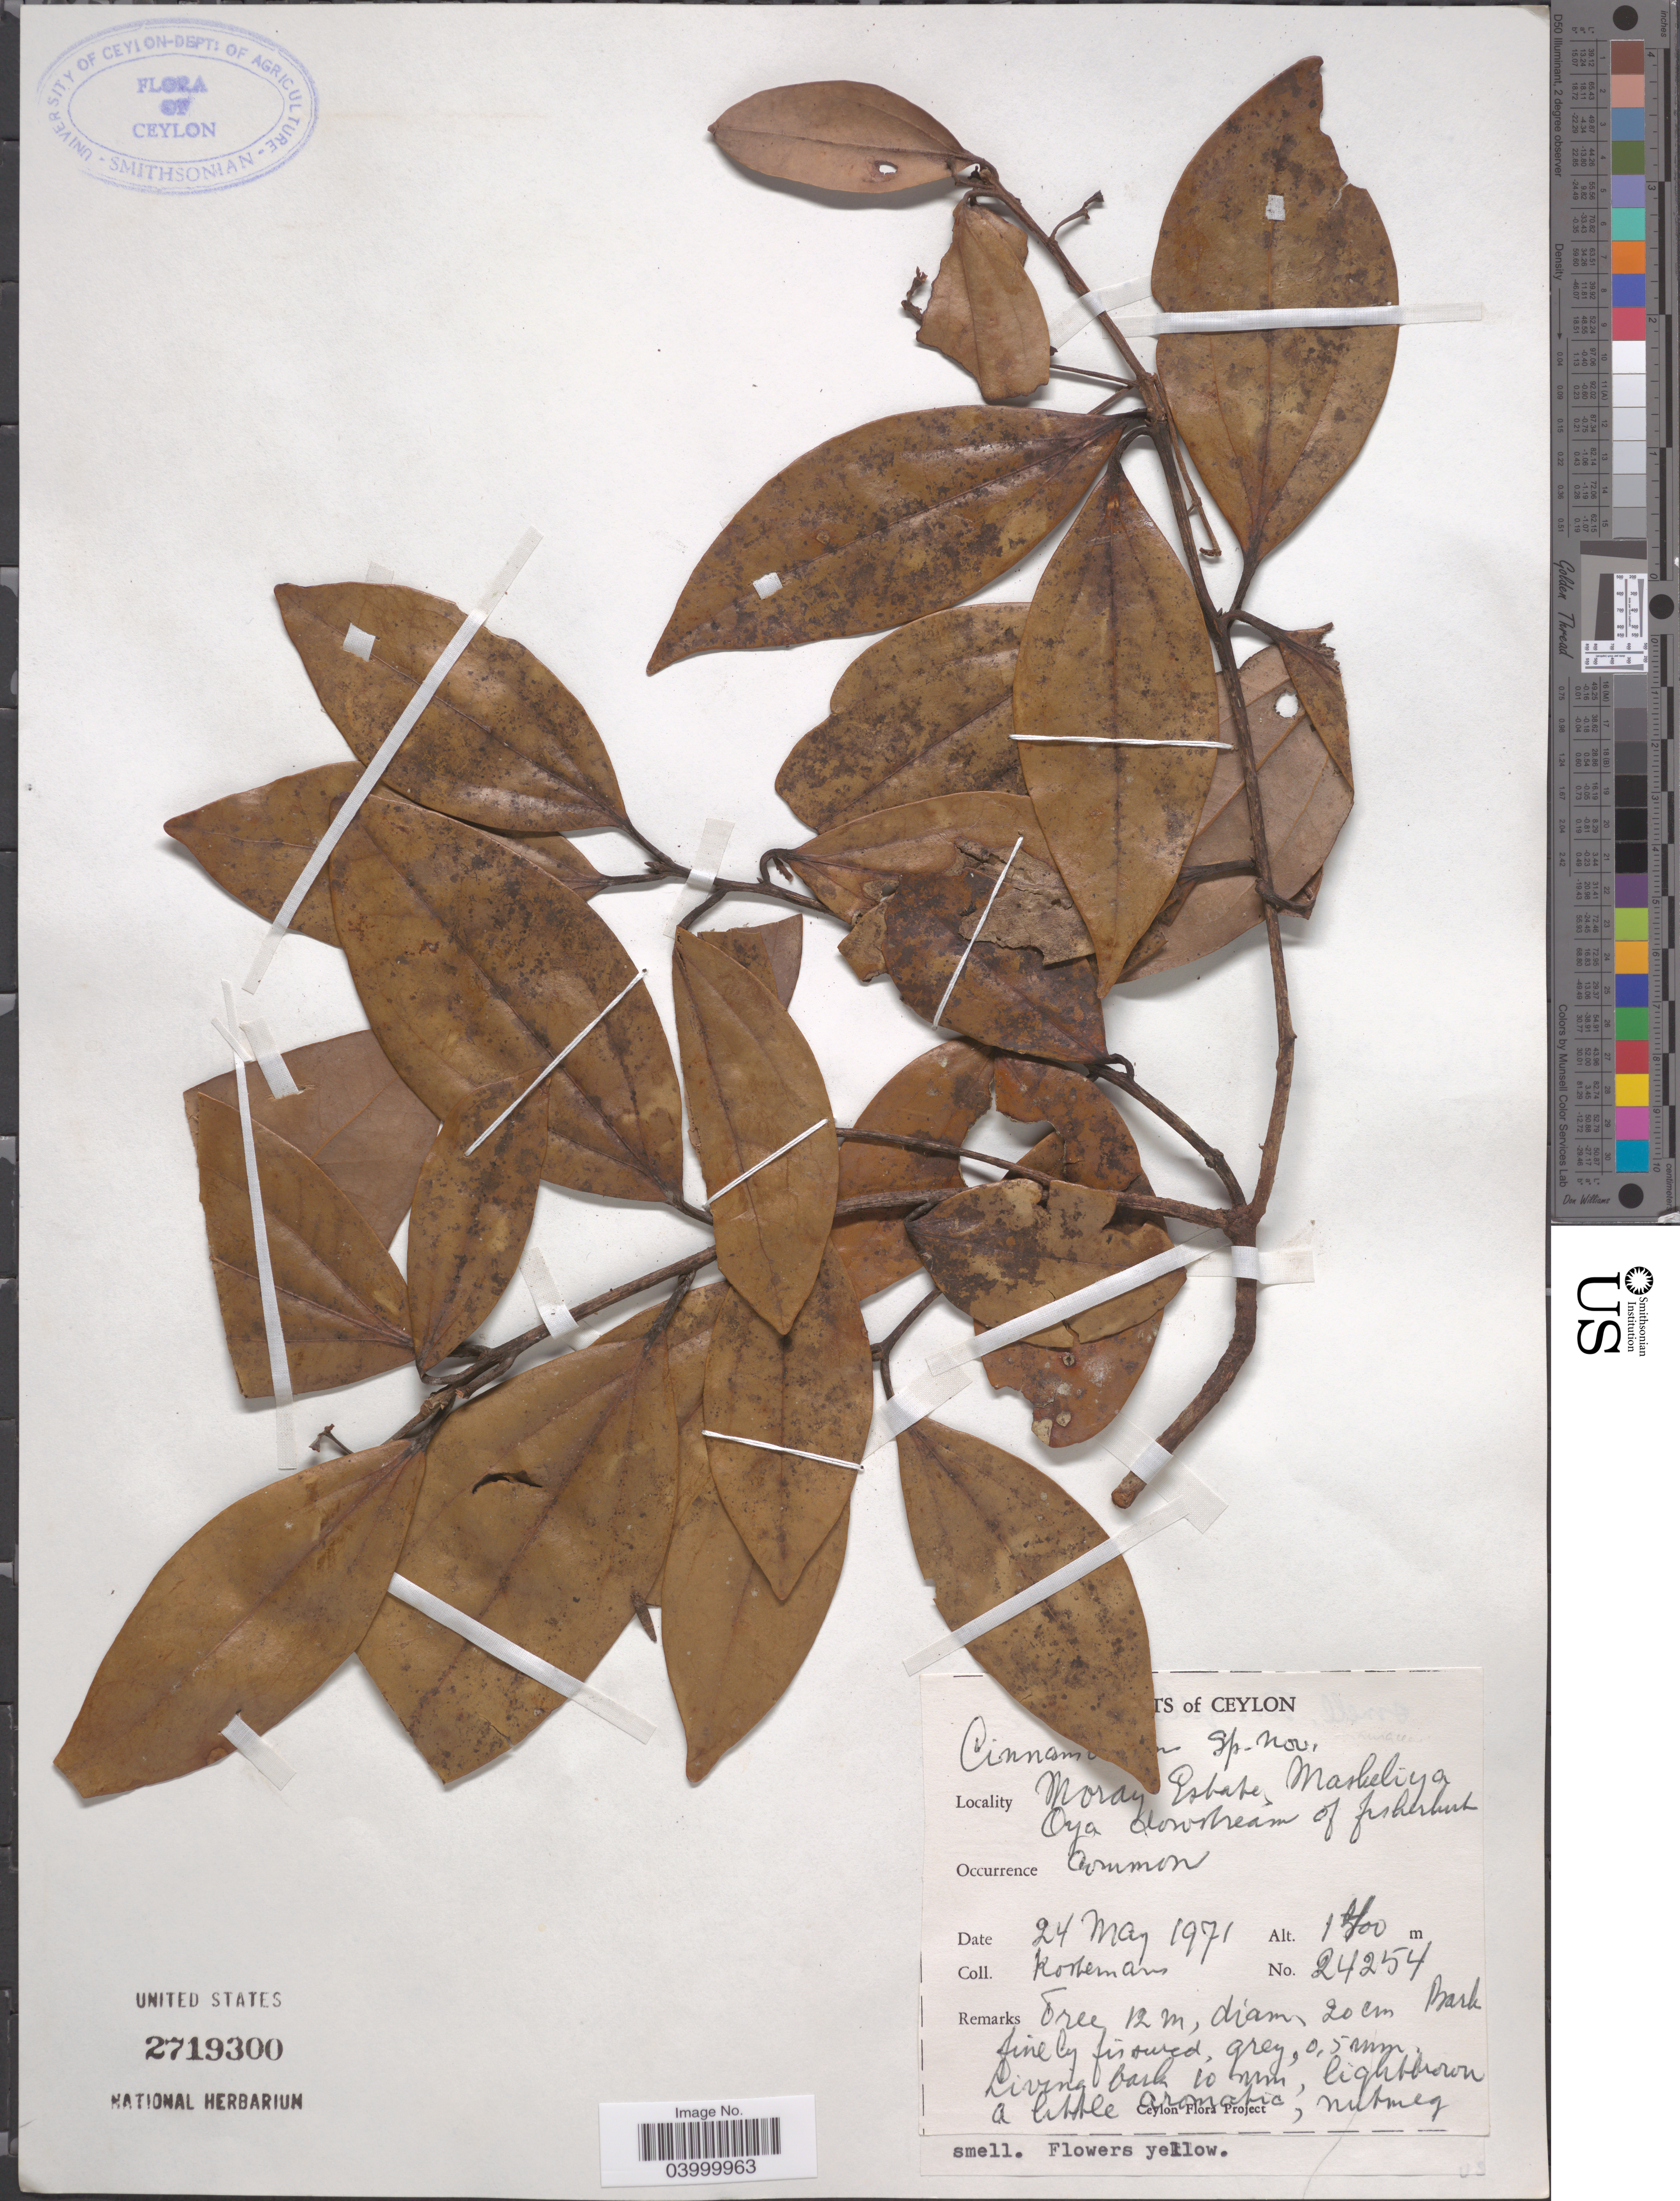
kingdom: Plantae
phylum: Tracheophyta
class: Magnoliopsida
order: Laurales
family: Lauraceae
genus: Cinnamomum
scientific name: Cinnamomum sp.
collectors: Kostermans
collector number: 24254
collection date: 1971-05-24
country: Sri Lanka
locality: Ceylon. Moray Estate, Maskeliya Oya downstream of fisherhut.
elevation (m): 1400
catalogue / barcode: US 2719300